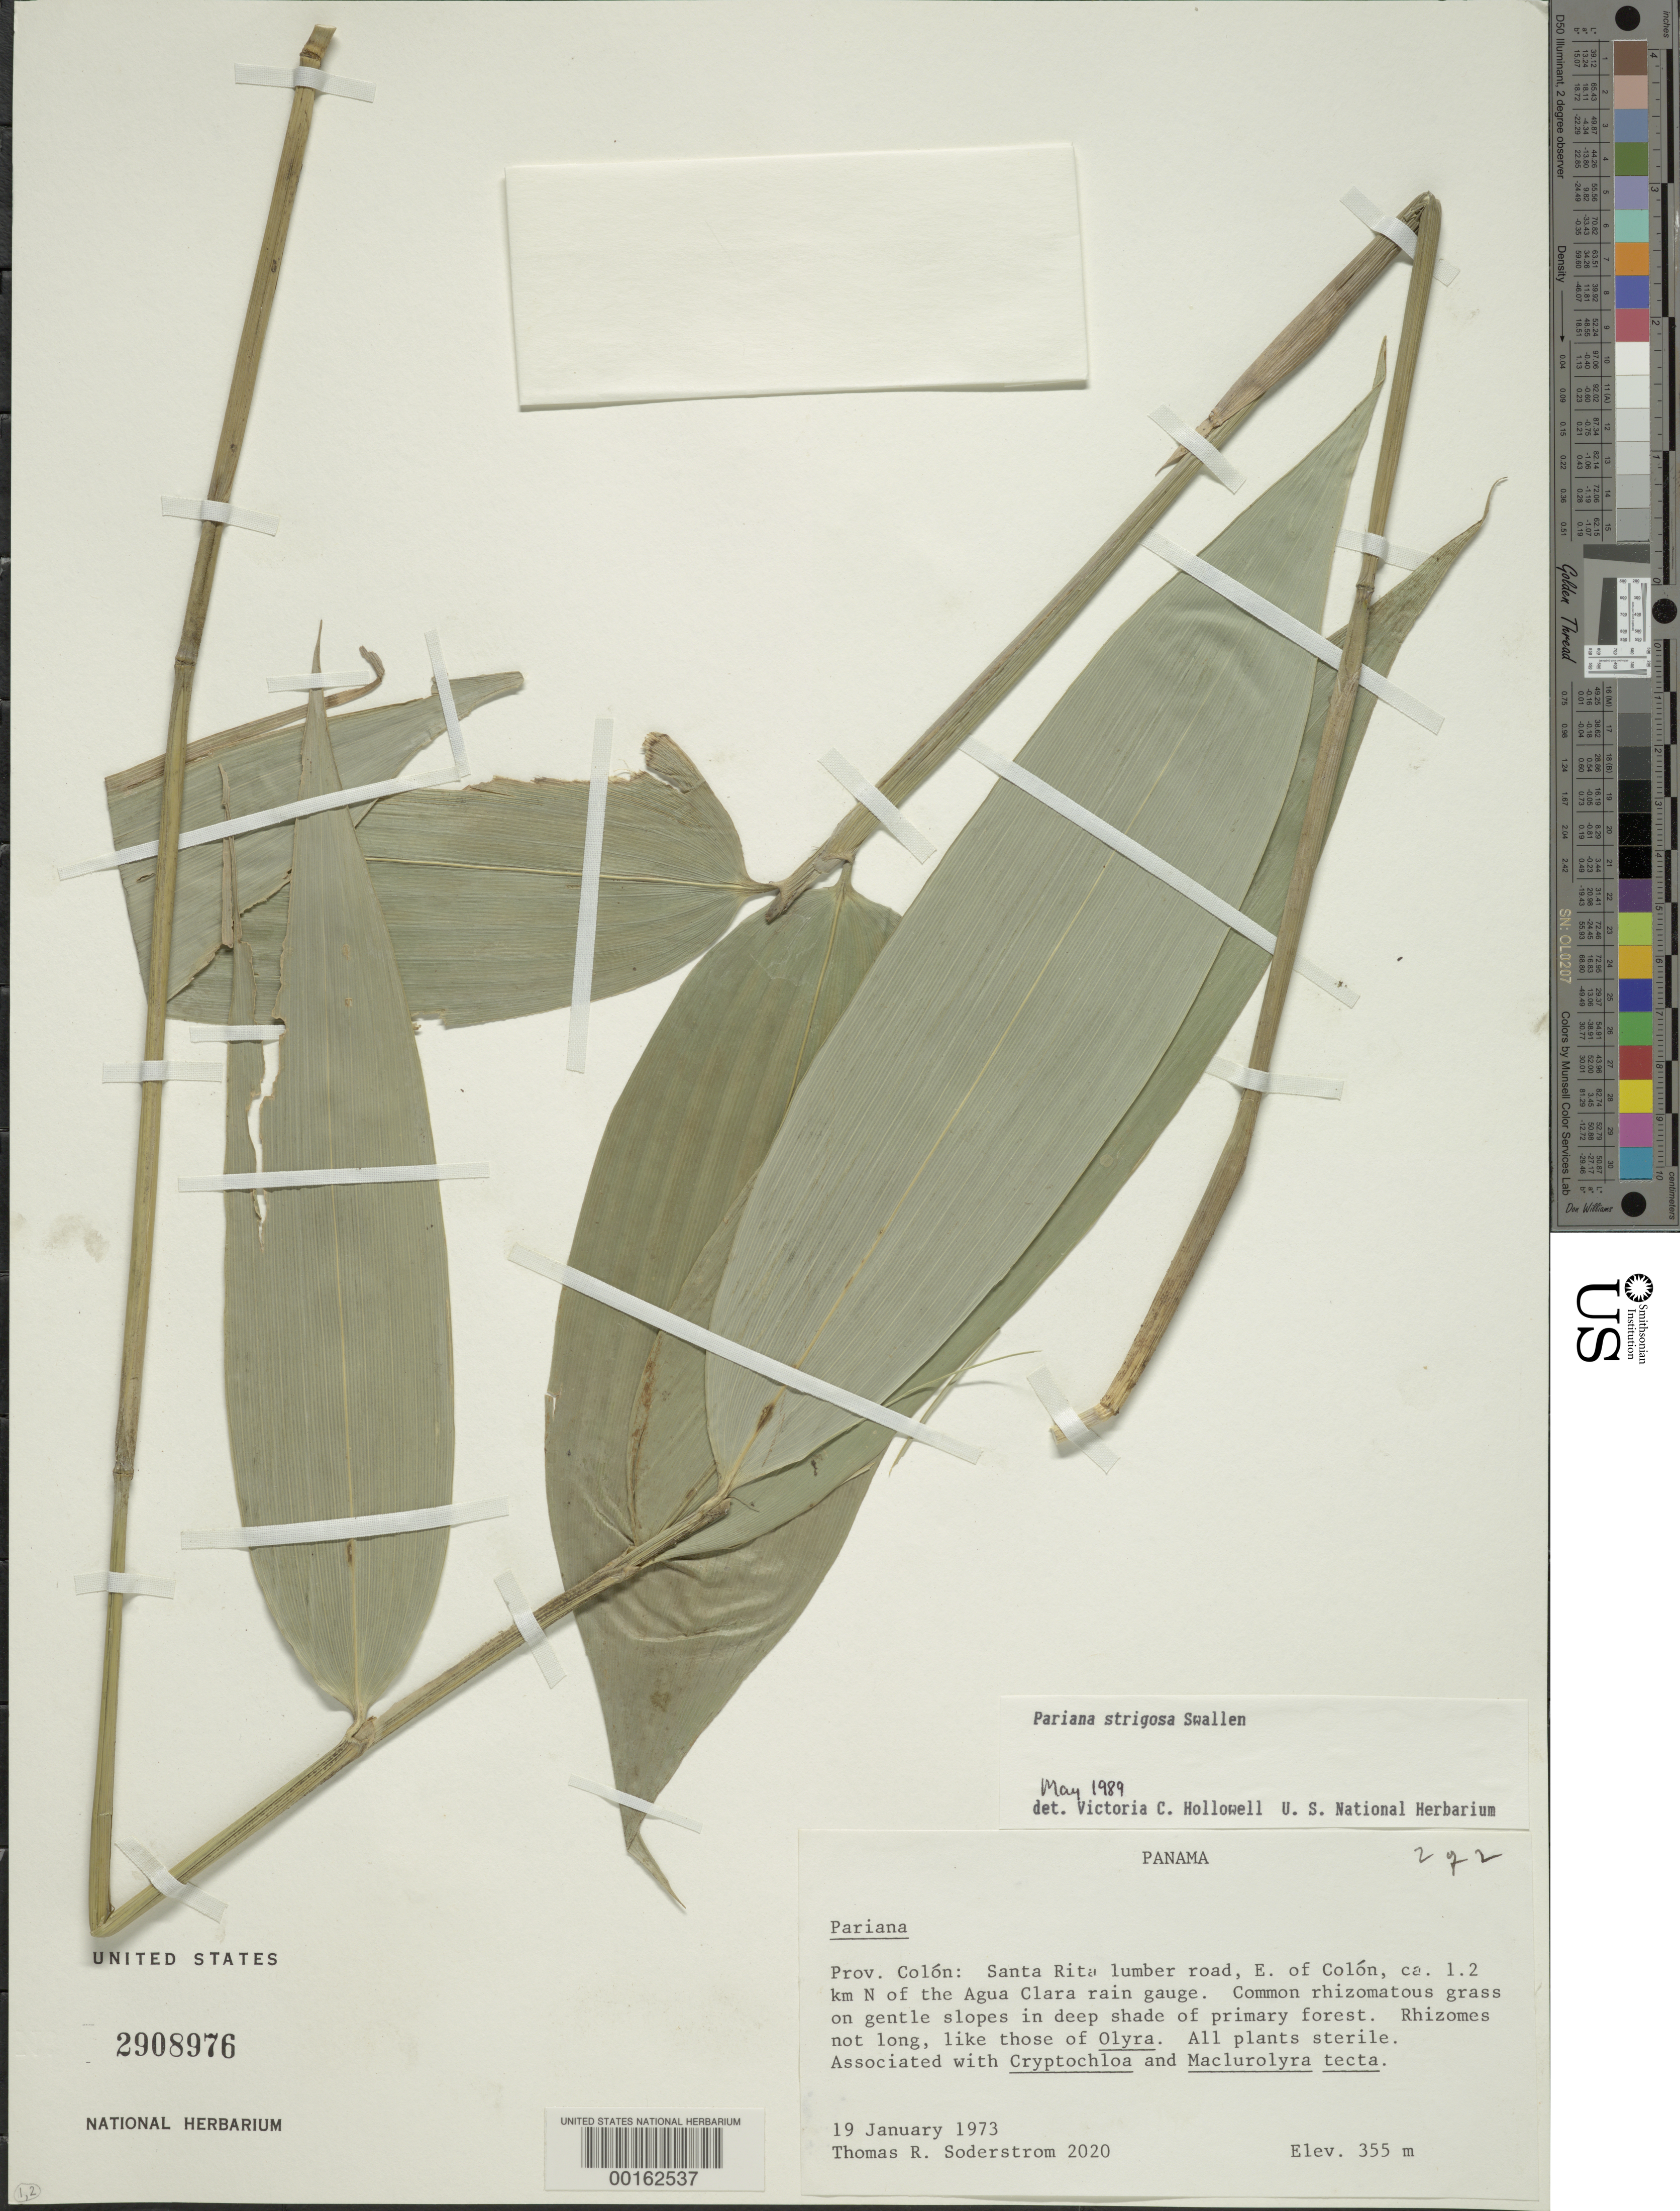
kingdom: Plantae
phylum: Tracheophyta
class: Liliopsida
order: Poales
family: Poaceae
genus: Pariana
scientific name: Pariana strigosa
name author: Swallen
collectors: T. R. Soderstrom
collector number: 2020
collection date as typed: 19 Jan 1973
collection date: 1973-01-19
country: Panama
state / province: Colón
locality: Santa Rita, lumber road E of Colon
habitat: On gentle slopes in deep shade of primary forest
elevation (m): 355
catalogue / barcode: US 2908976